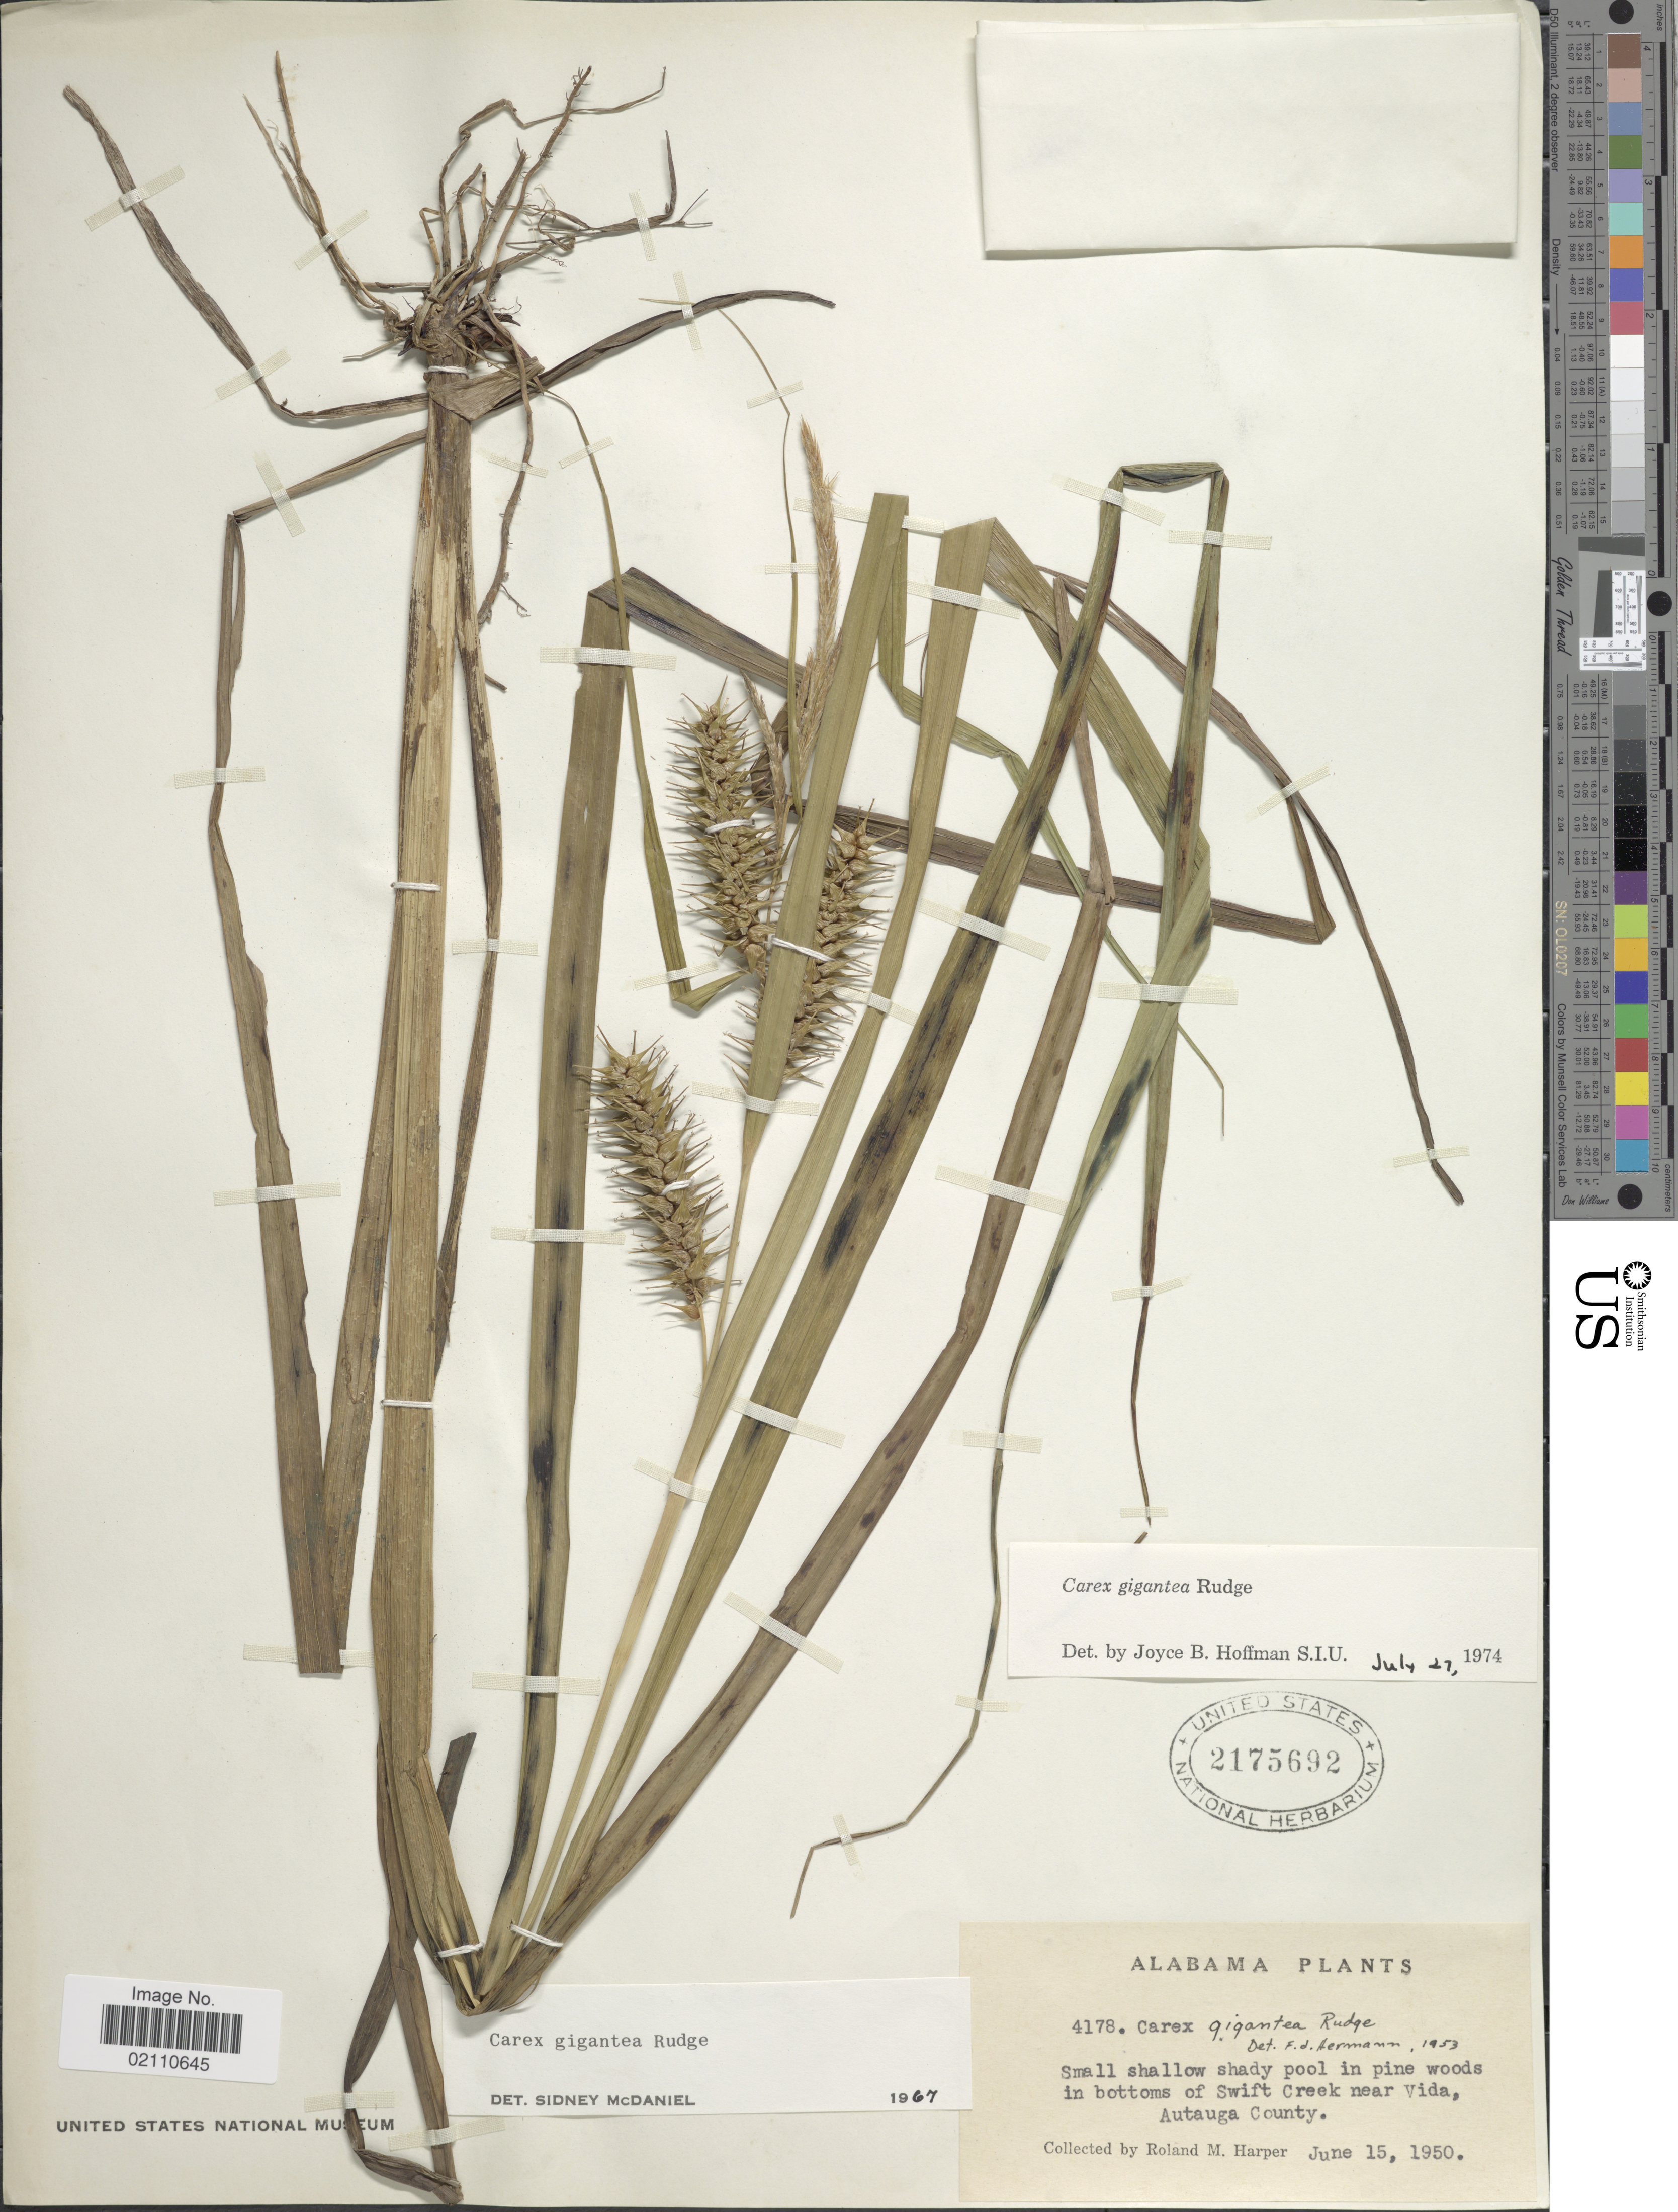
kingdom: Plantae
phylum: Tracheophyta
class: Liliopsida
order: Poales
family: Cyperaceae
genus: Carex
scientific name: Carex gigantea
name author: Rudge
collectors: R. M. Harper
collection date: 1950-06-15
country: United States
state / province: Alabama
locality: Small shallow shady pool in pine woods in bottoms of Swift Creek near Vida, Autauga County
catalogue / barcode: US 2175692